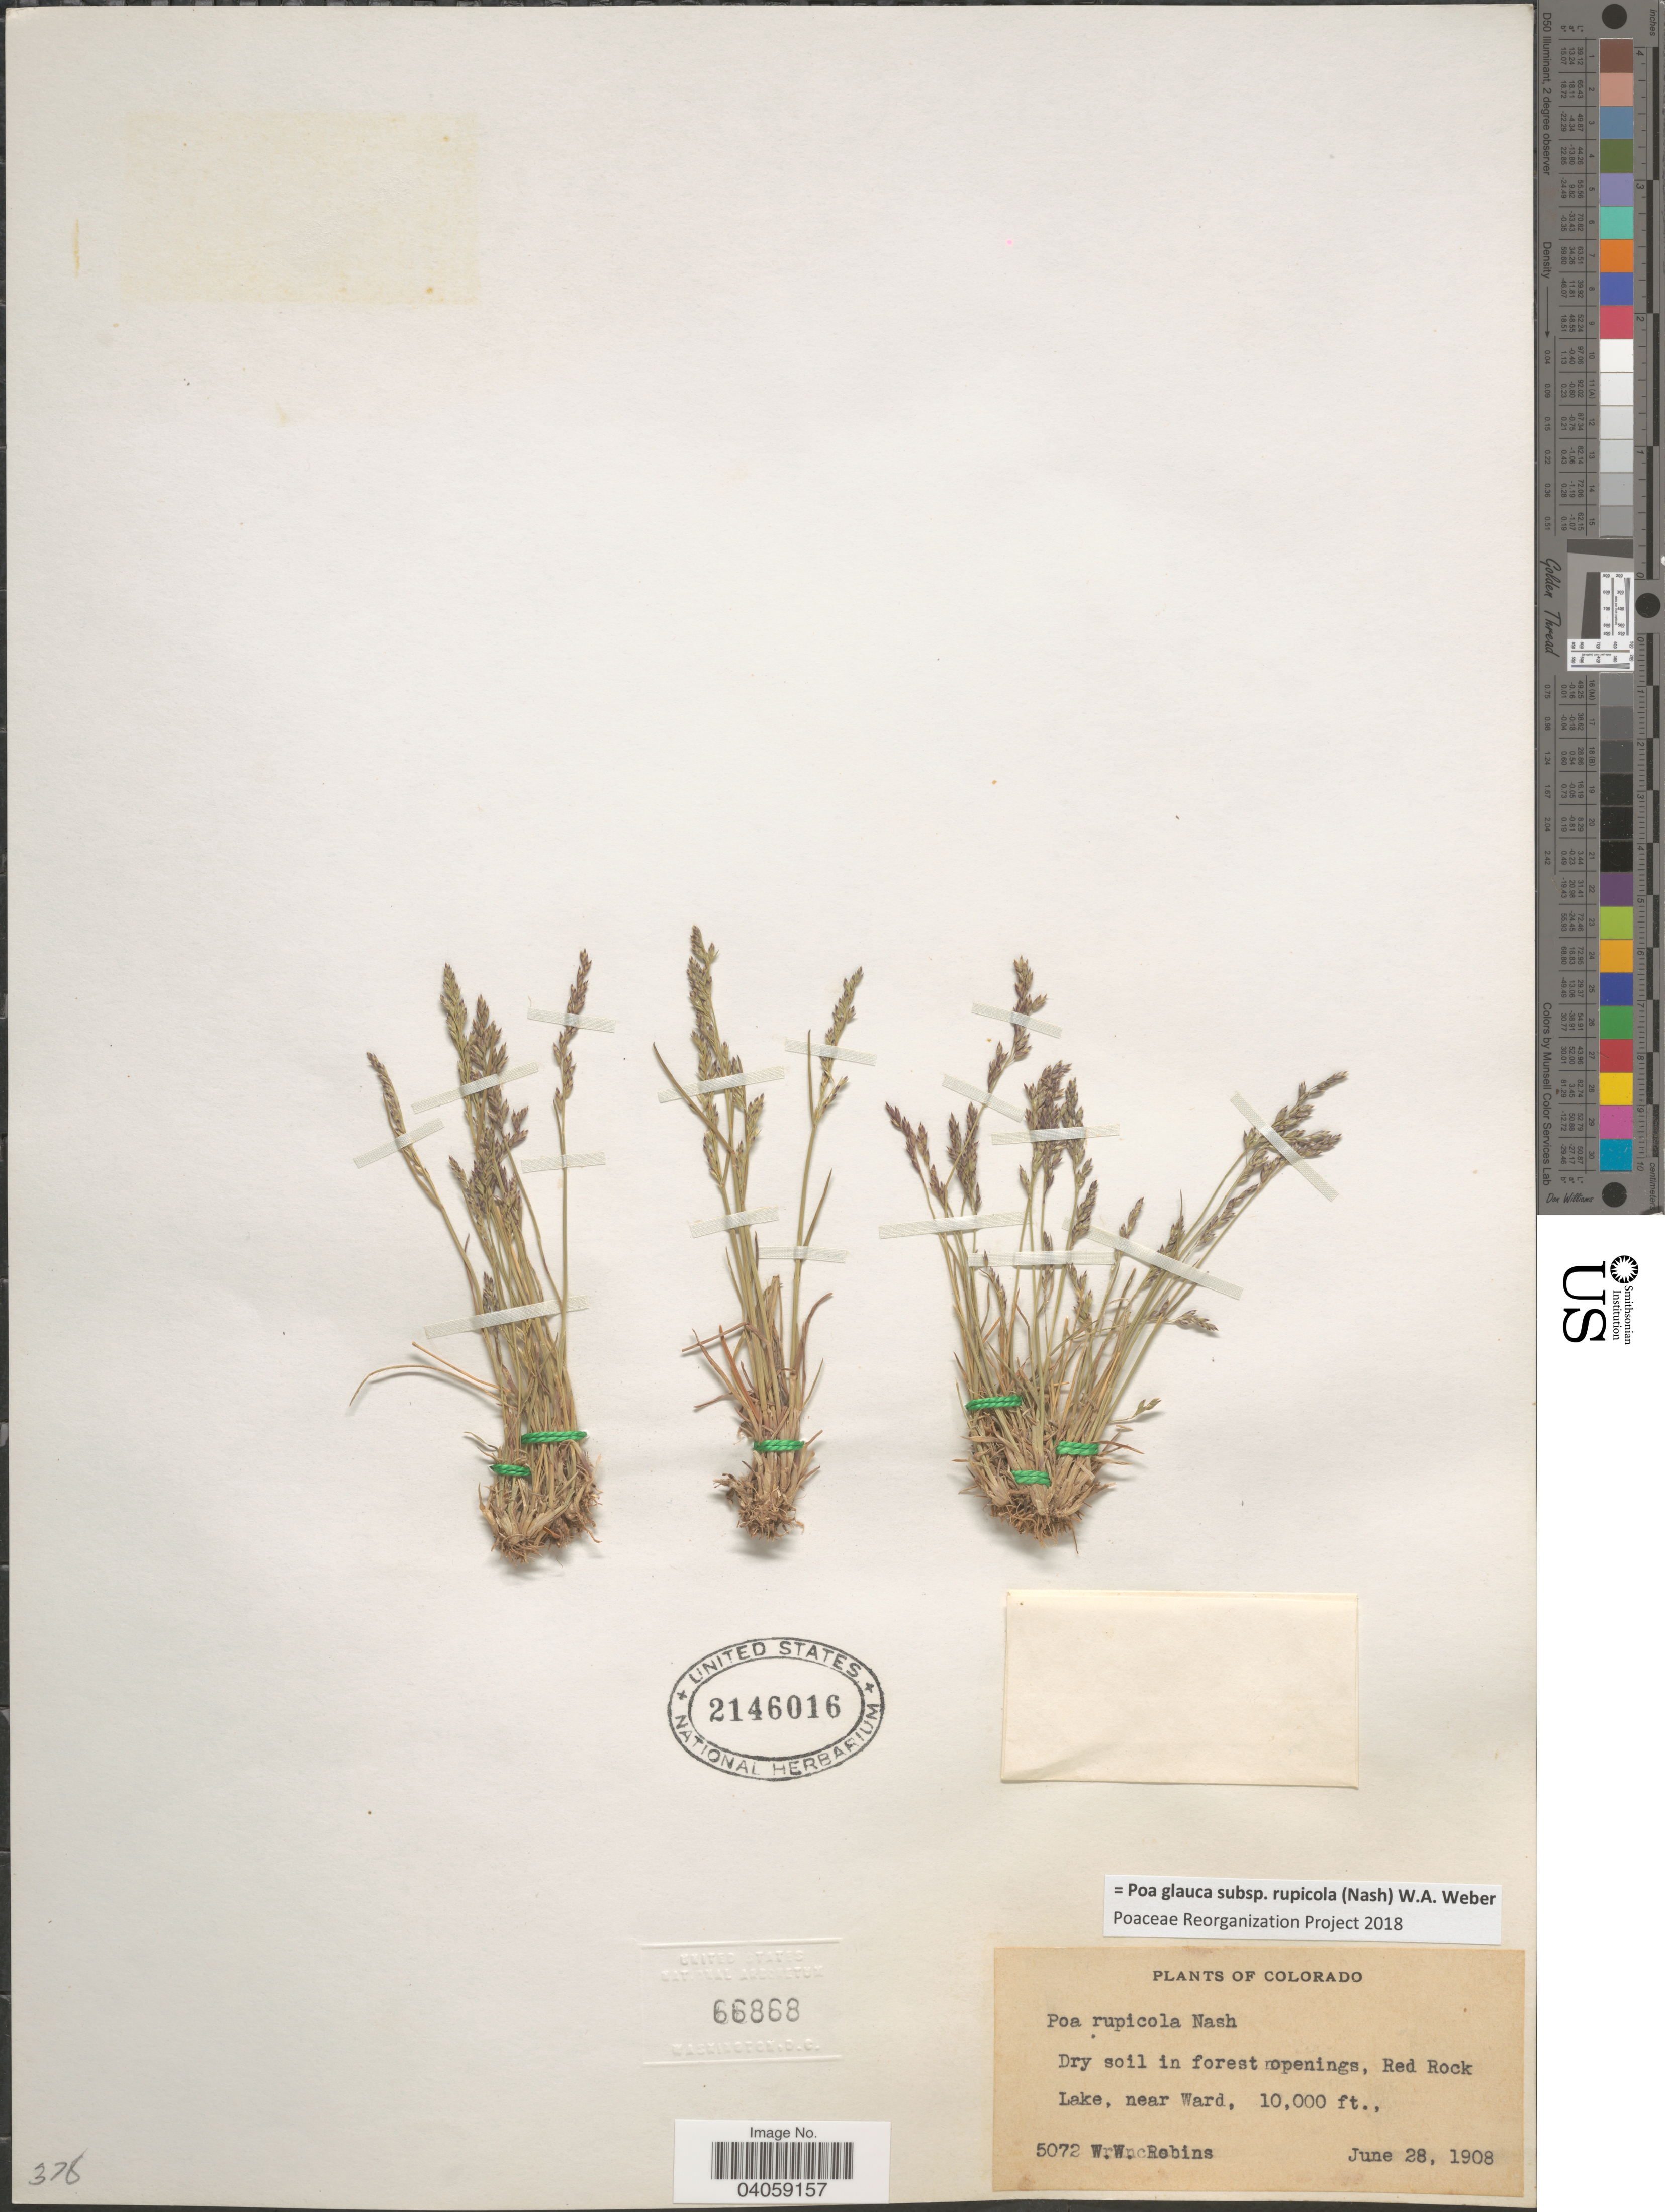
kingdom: Plantae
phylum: Tracheophyta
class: Liliopsida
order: Poales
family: Poaceae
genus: Poa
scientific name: Poa glauca subsp. rupicola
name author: (Nash) W.A. Weber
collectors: W. Robins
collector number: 5072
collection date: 1908-06-28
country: United States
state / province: Colorado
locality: Dry soil in forest openings, Red Rock Lake, near Ward.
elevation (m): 3048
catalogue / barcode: US 2146016